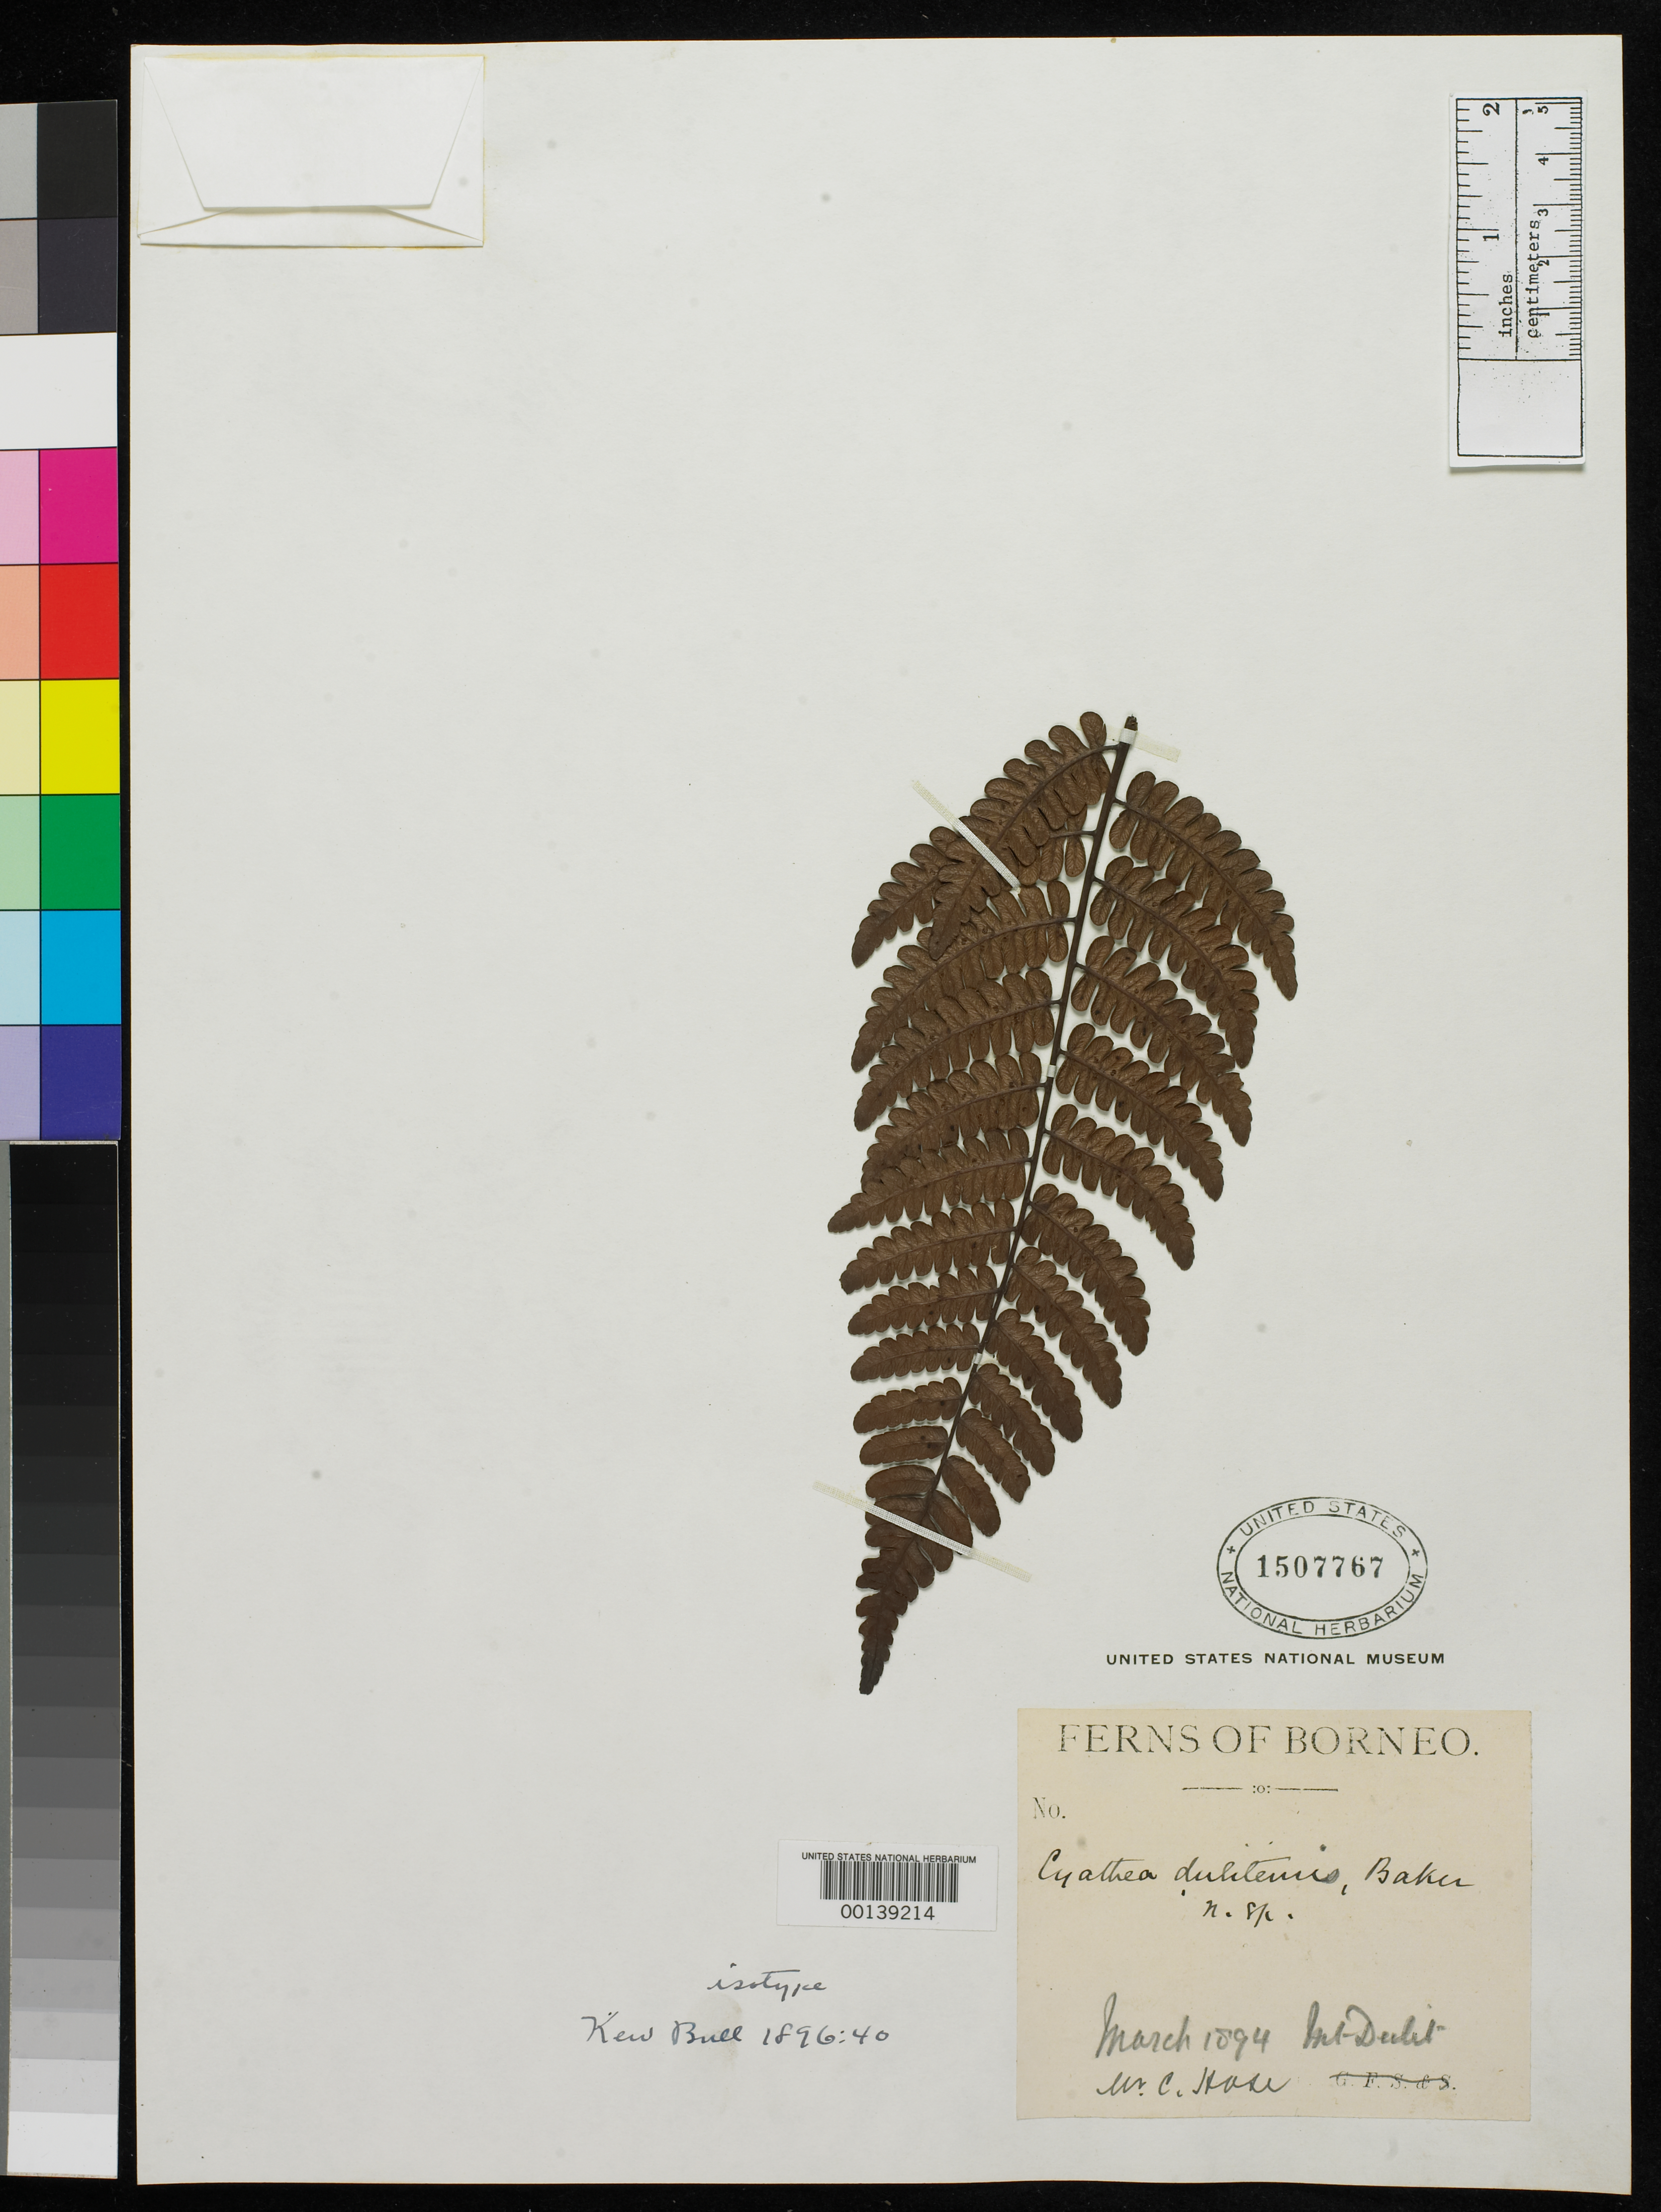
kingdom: Plantae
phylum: Tracheophyta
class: Polypodiopsida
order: Cyatheales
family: Cyatheaceae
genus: Cyathea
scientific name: Cyathea dulitensis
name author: Baker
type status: Type Collection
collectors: C. Hose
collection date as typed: Mar 1894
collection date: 1894-03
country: Malaysia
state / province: Sarawak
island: Borneo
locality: Borneo, Mt. Dulit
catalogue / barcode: US 1507767